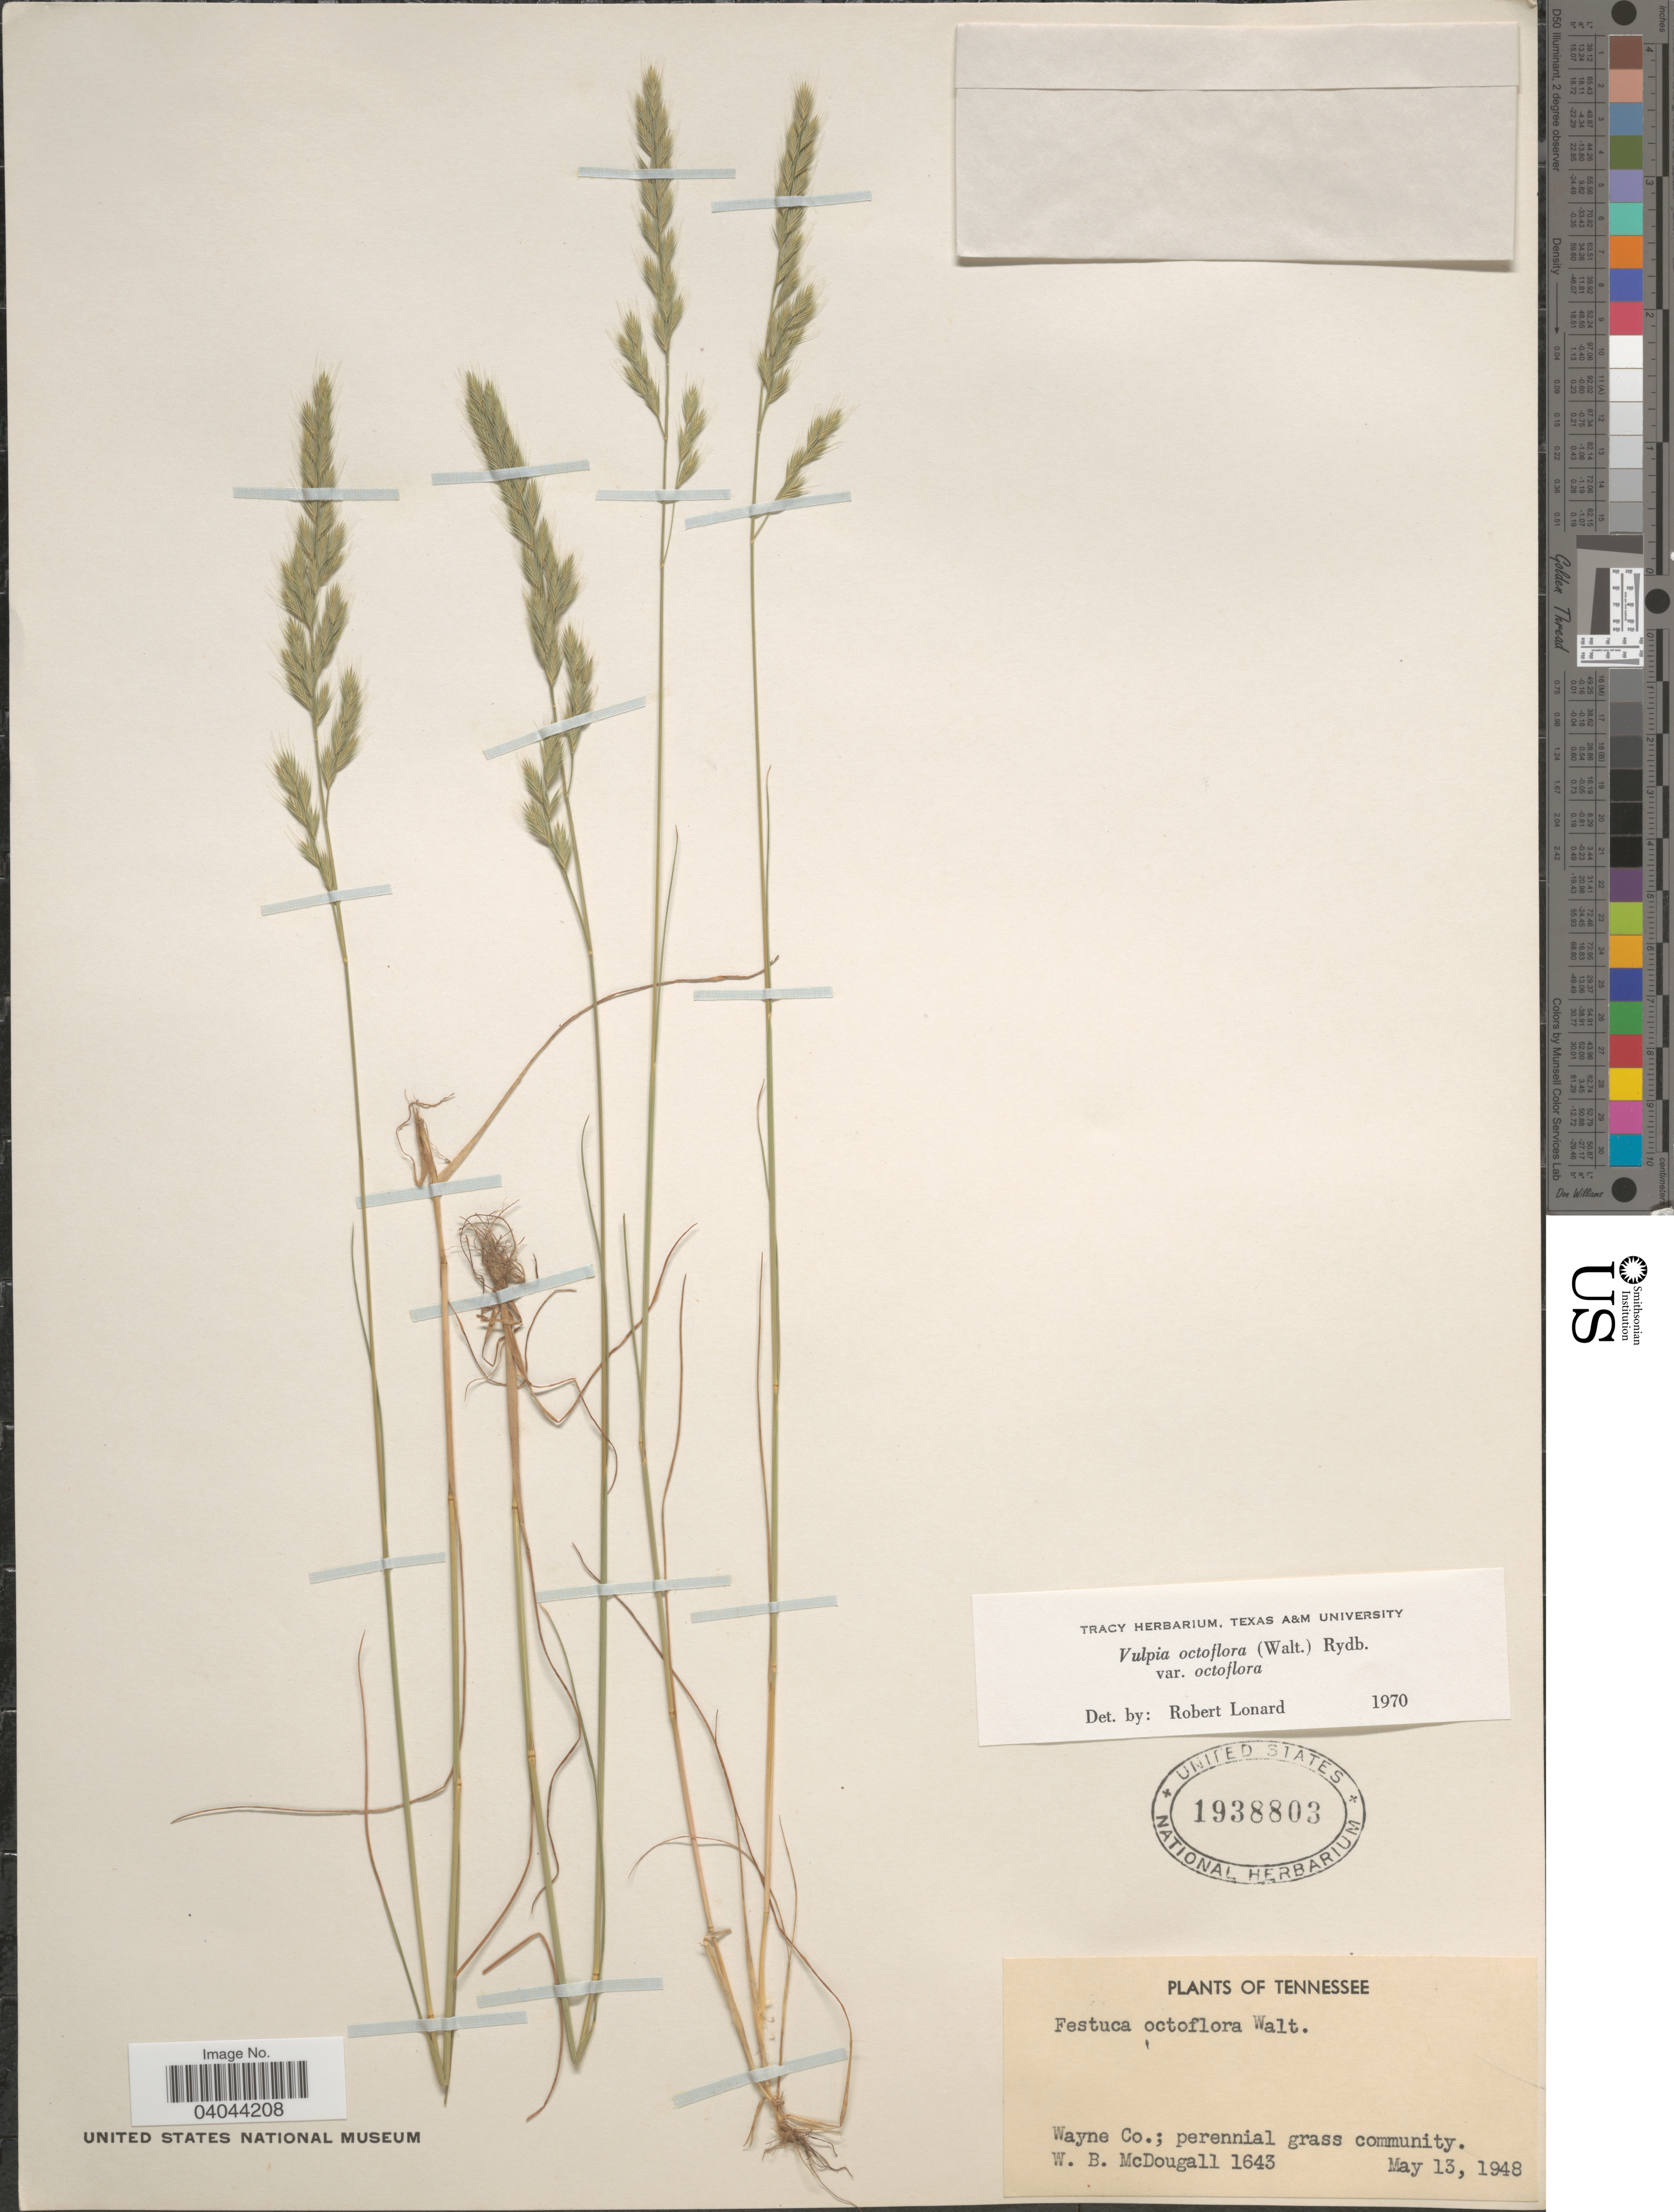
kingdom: Plantae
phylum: Tracheophyta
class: Liliopsida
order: Poales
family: Poaceae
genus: Festuca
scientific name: Festuca octoflora var. octoflora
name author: Walter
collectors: W. B. McDougall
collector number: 1643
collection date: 1948-05-13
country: United States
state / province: Tennessee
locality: Wayne Co.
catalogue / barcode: US 1938803